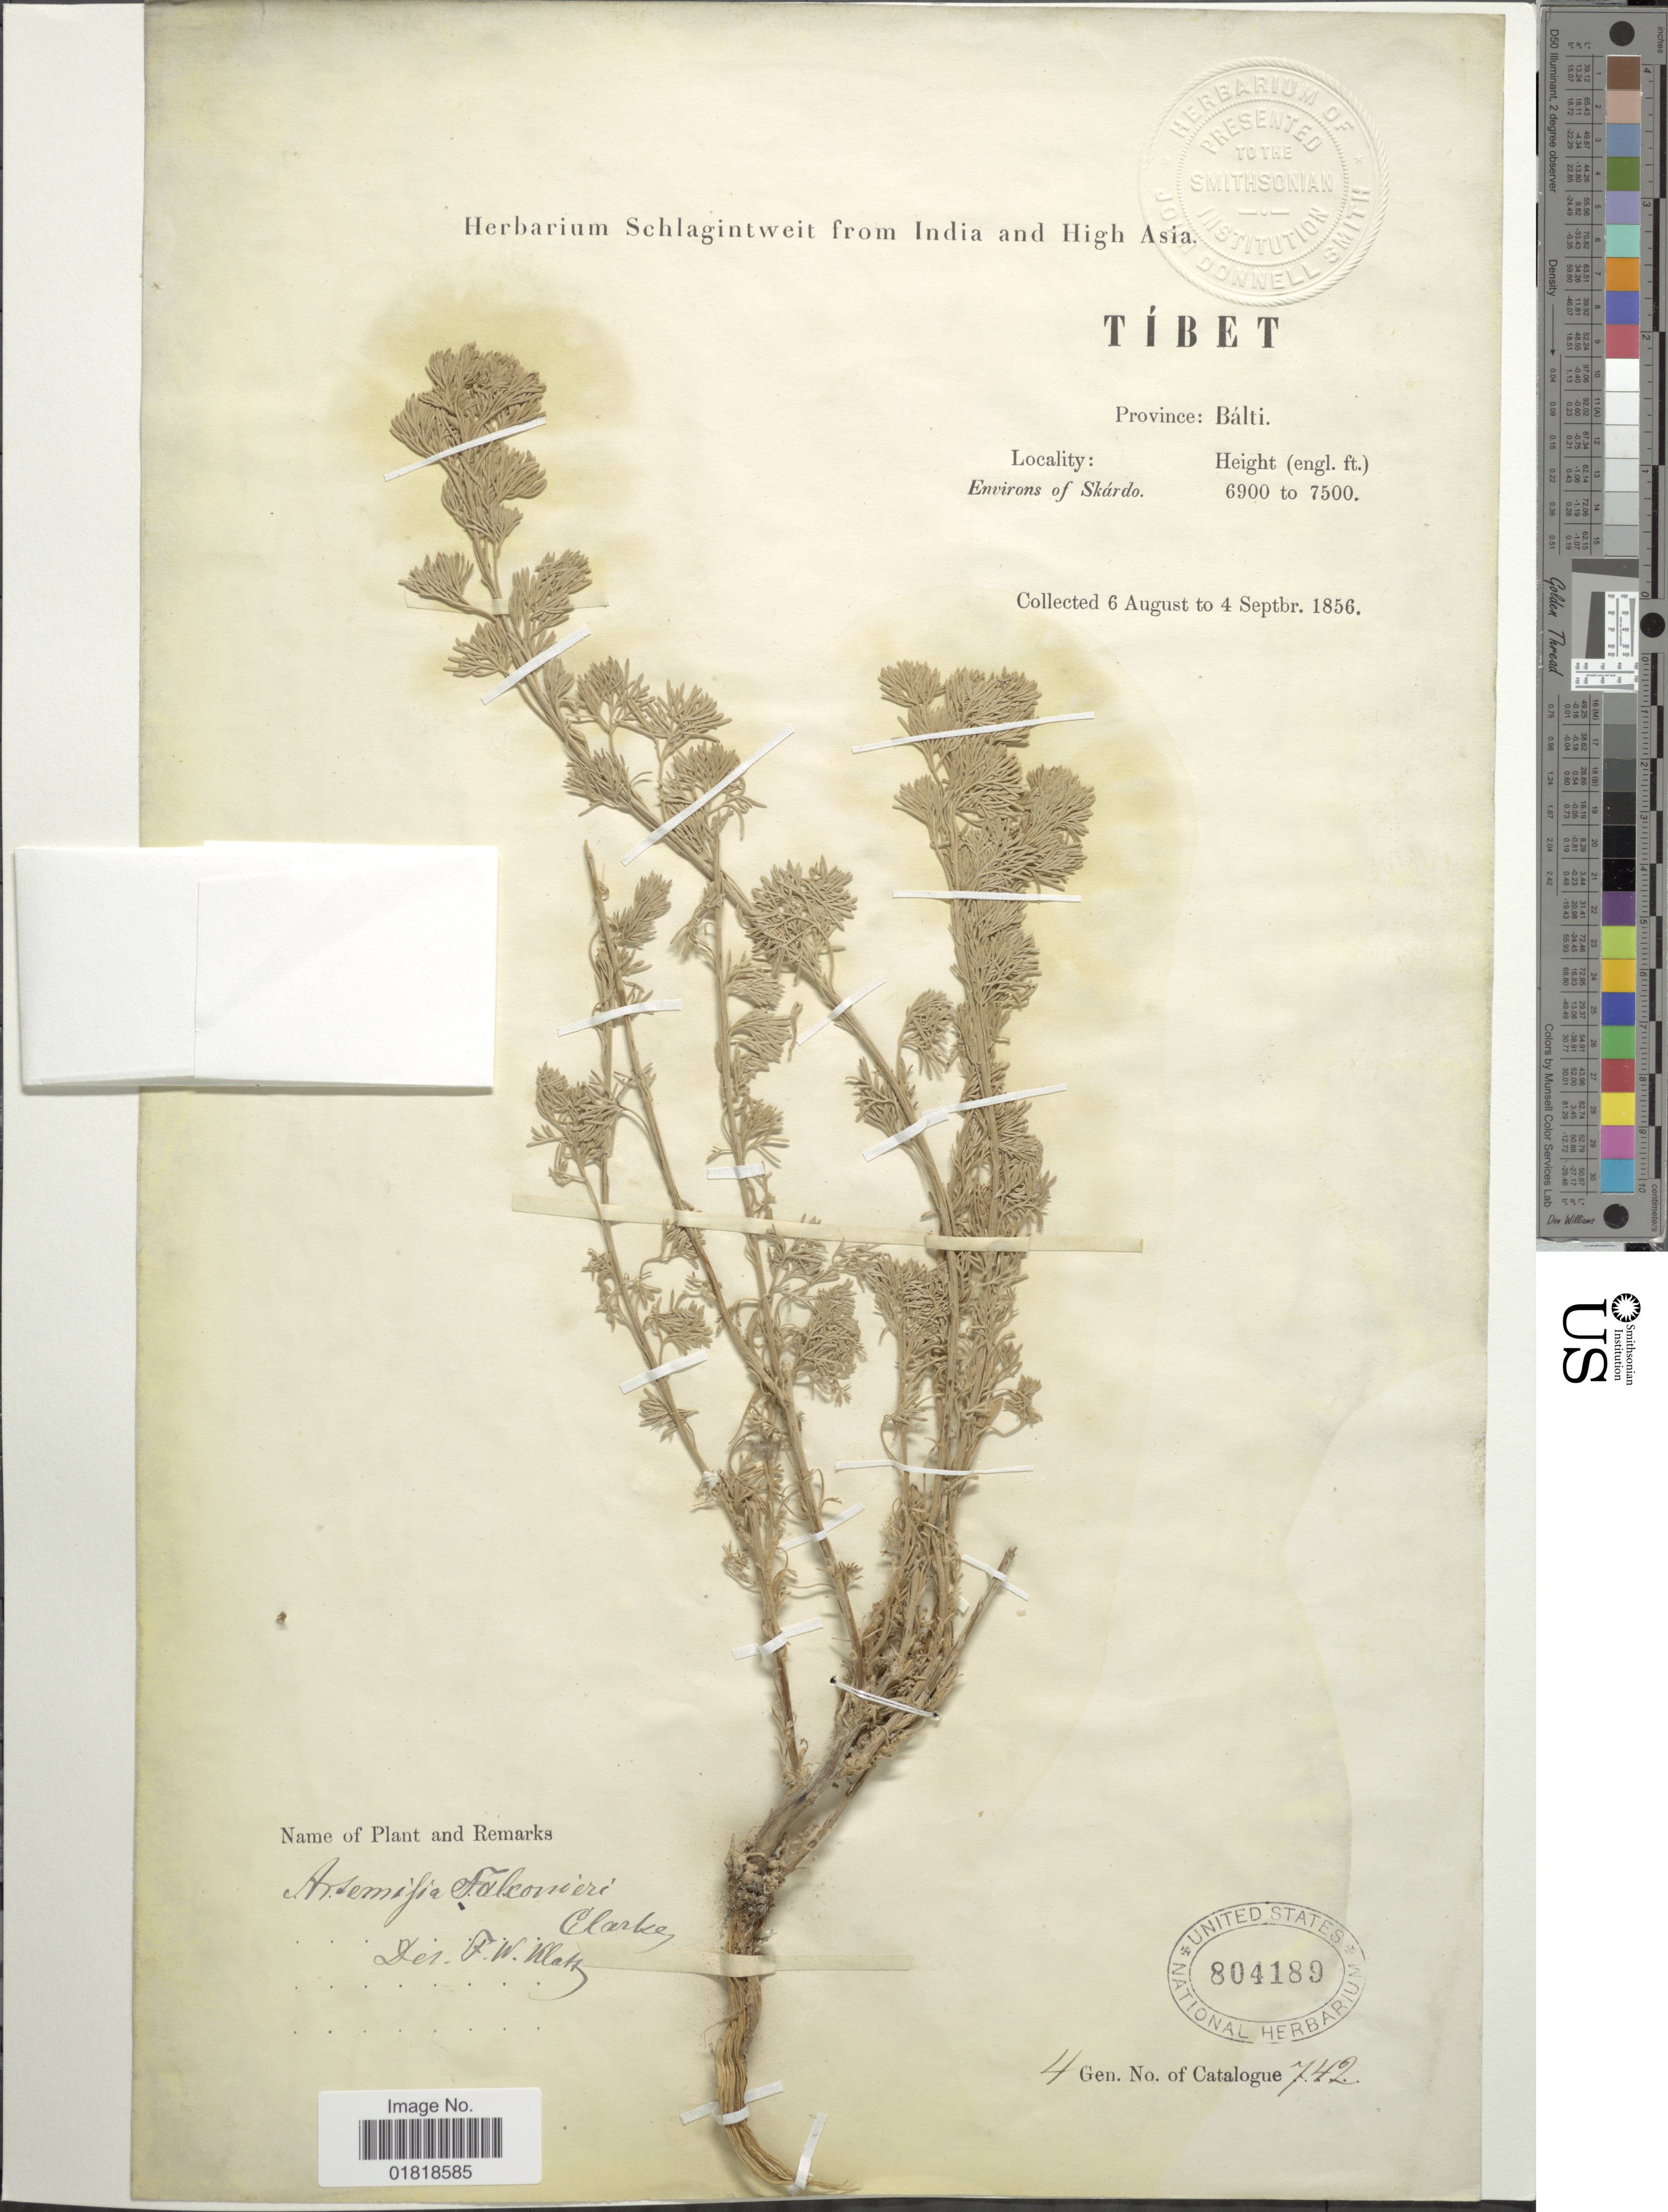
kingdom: Plantae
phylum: Tracheophyta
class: Magnoliopsida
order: Asterales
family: Asteraceae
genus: Artemisia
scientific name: Artemisia falconieri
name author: C.B. Clarke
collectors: ex herb. Schlagintweit from India and High Asia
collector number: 742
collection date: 1856-08-06/1856-09-04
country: China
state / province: Xizang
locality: Tíbet, Province: Bálti, Environs of Skárdo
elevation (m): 2103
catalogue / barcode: US 804189